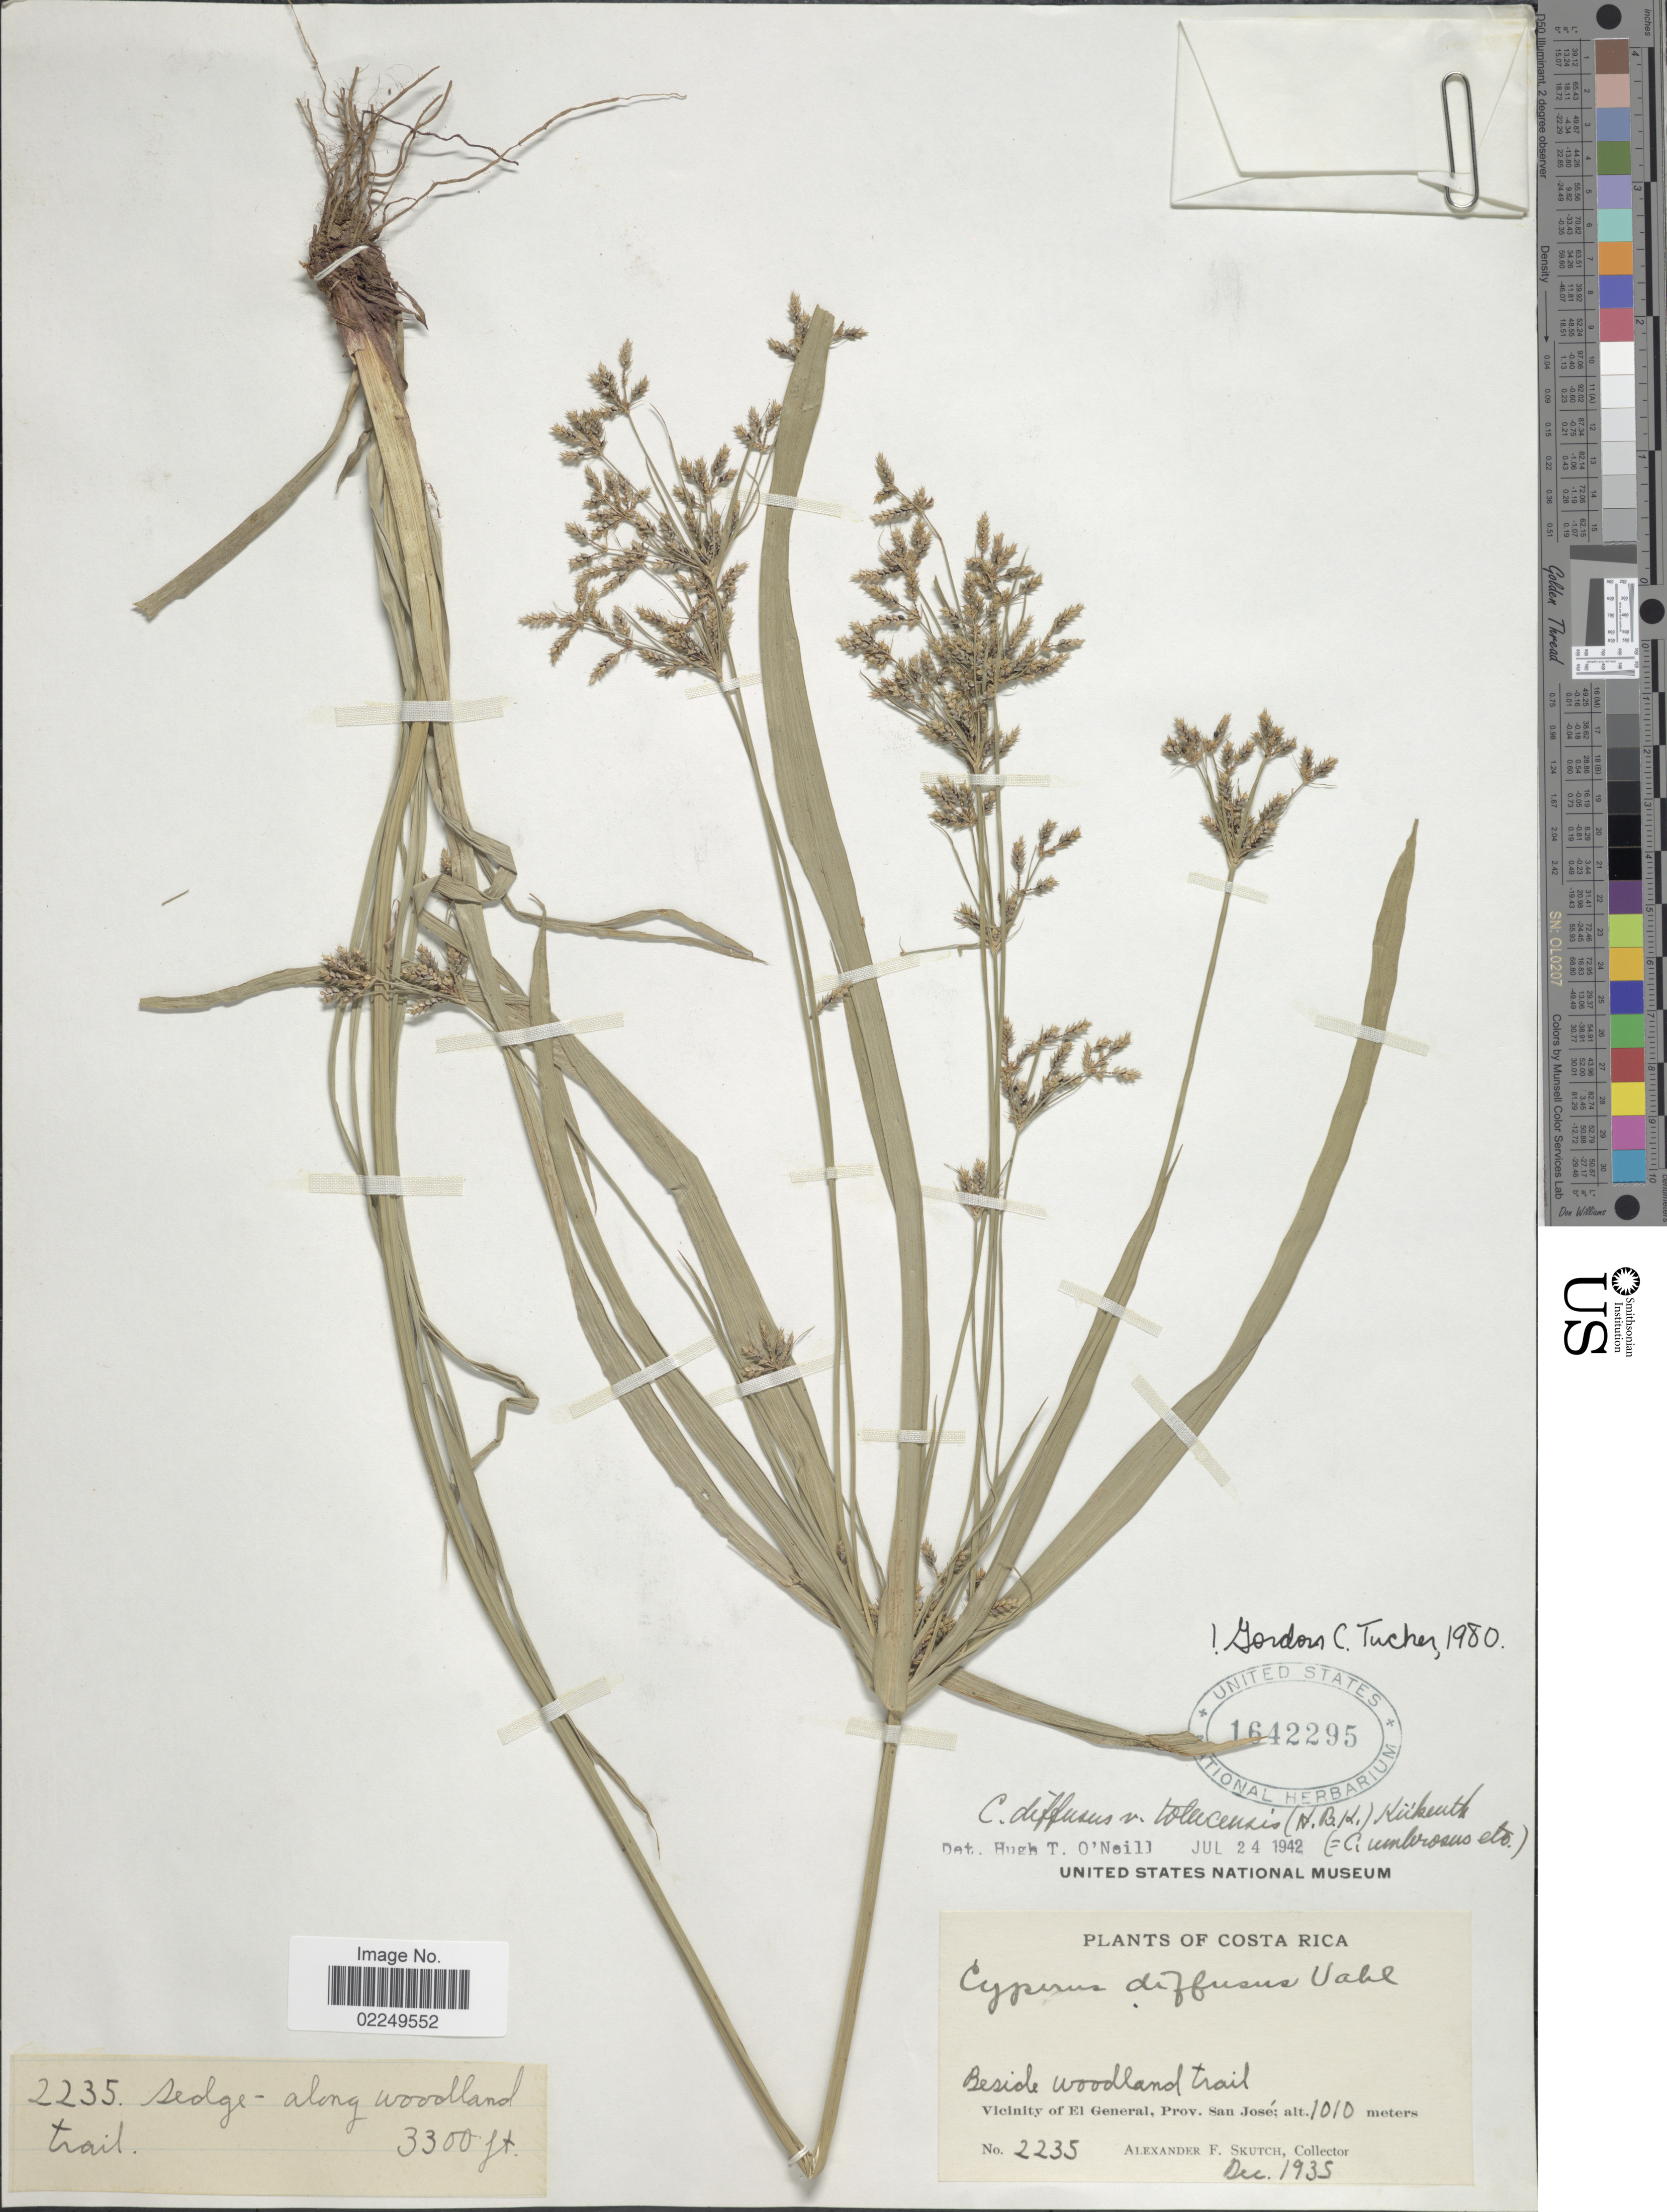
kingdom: Plantae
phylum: Tracheophyta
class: Liliopsida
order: Poales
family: Cyperaceae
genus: Cyperus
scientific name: Cyperus laxus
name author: Lam.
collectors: A. F. Skutch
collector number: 2235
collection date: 1935-12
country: Costa Rica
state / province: San José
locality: Vicinity of El General, Prov. San Jose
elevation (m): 1010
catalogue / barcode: US 1642295